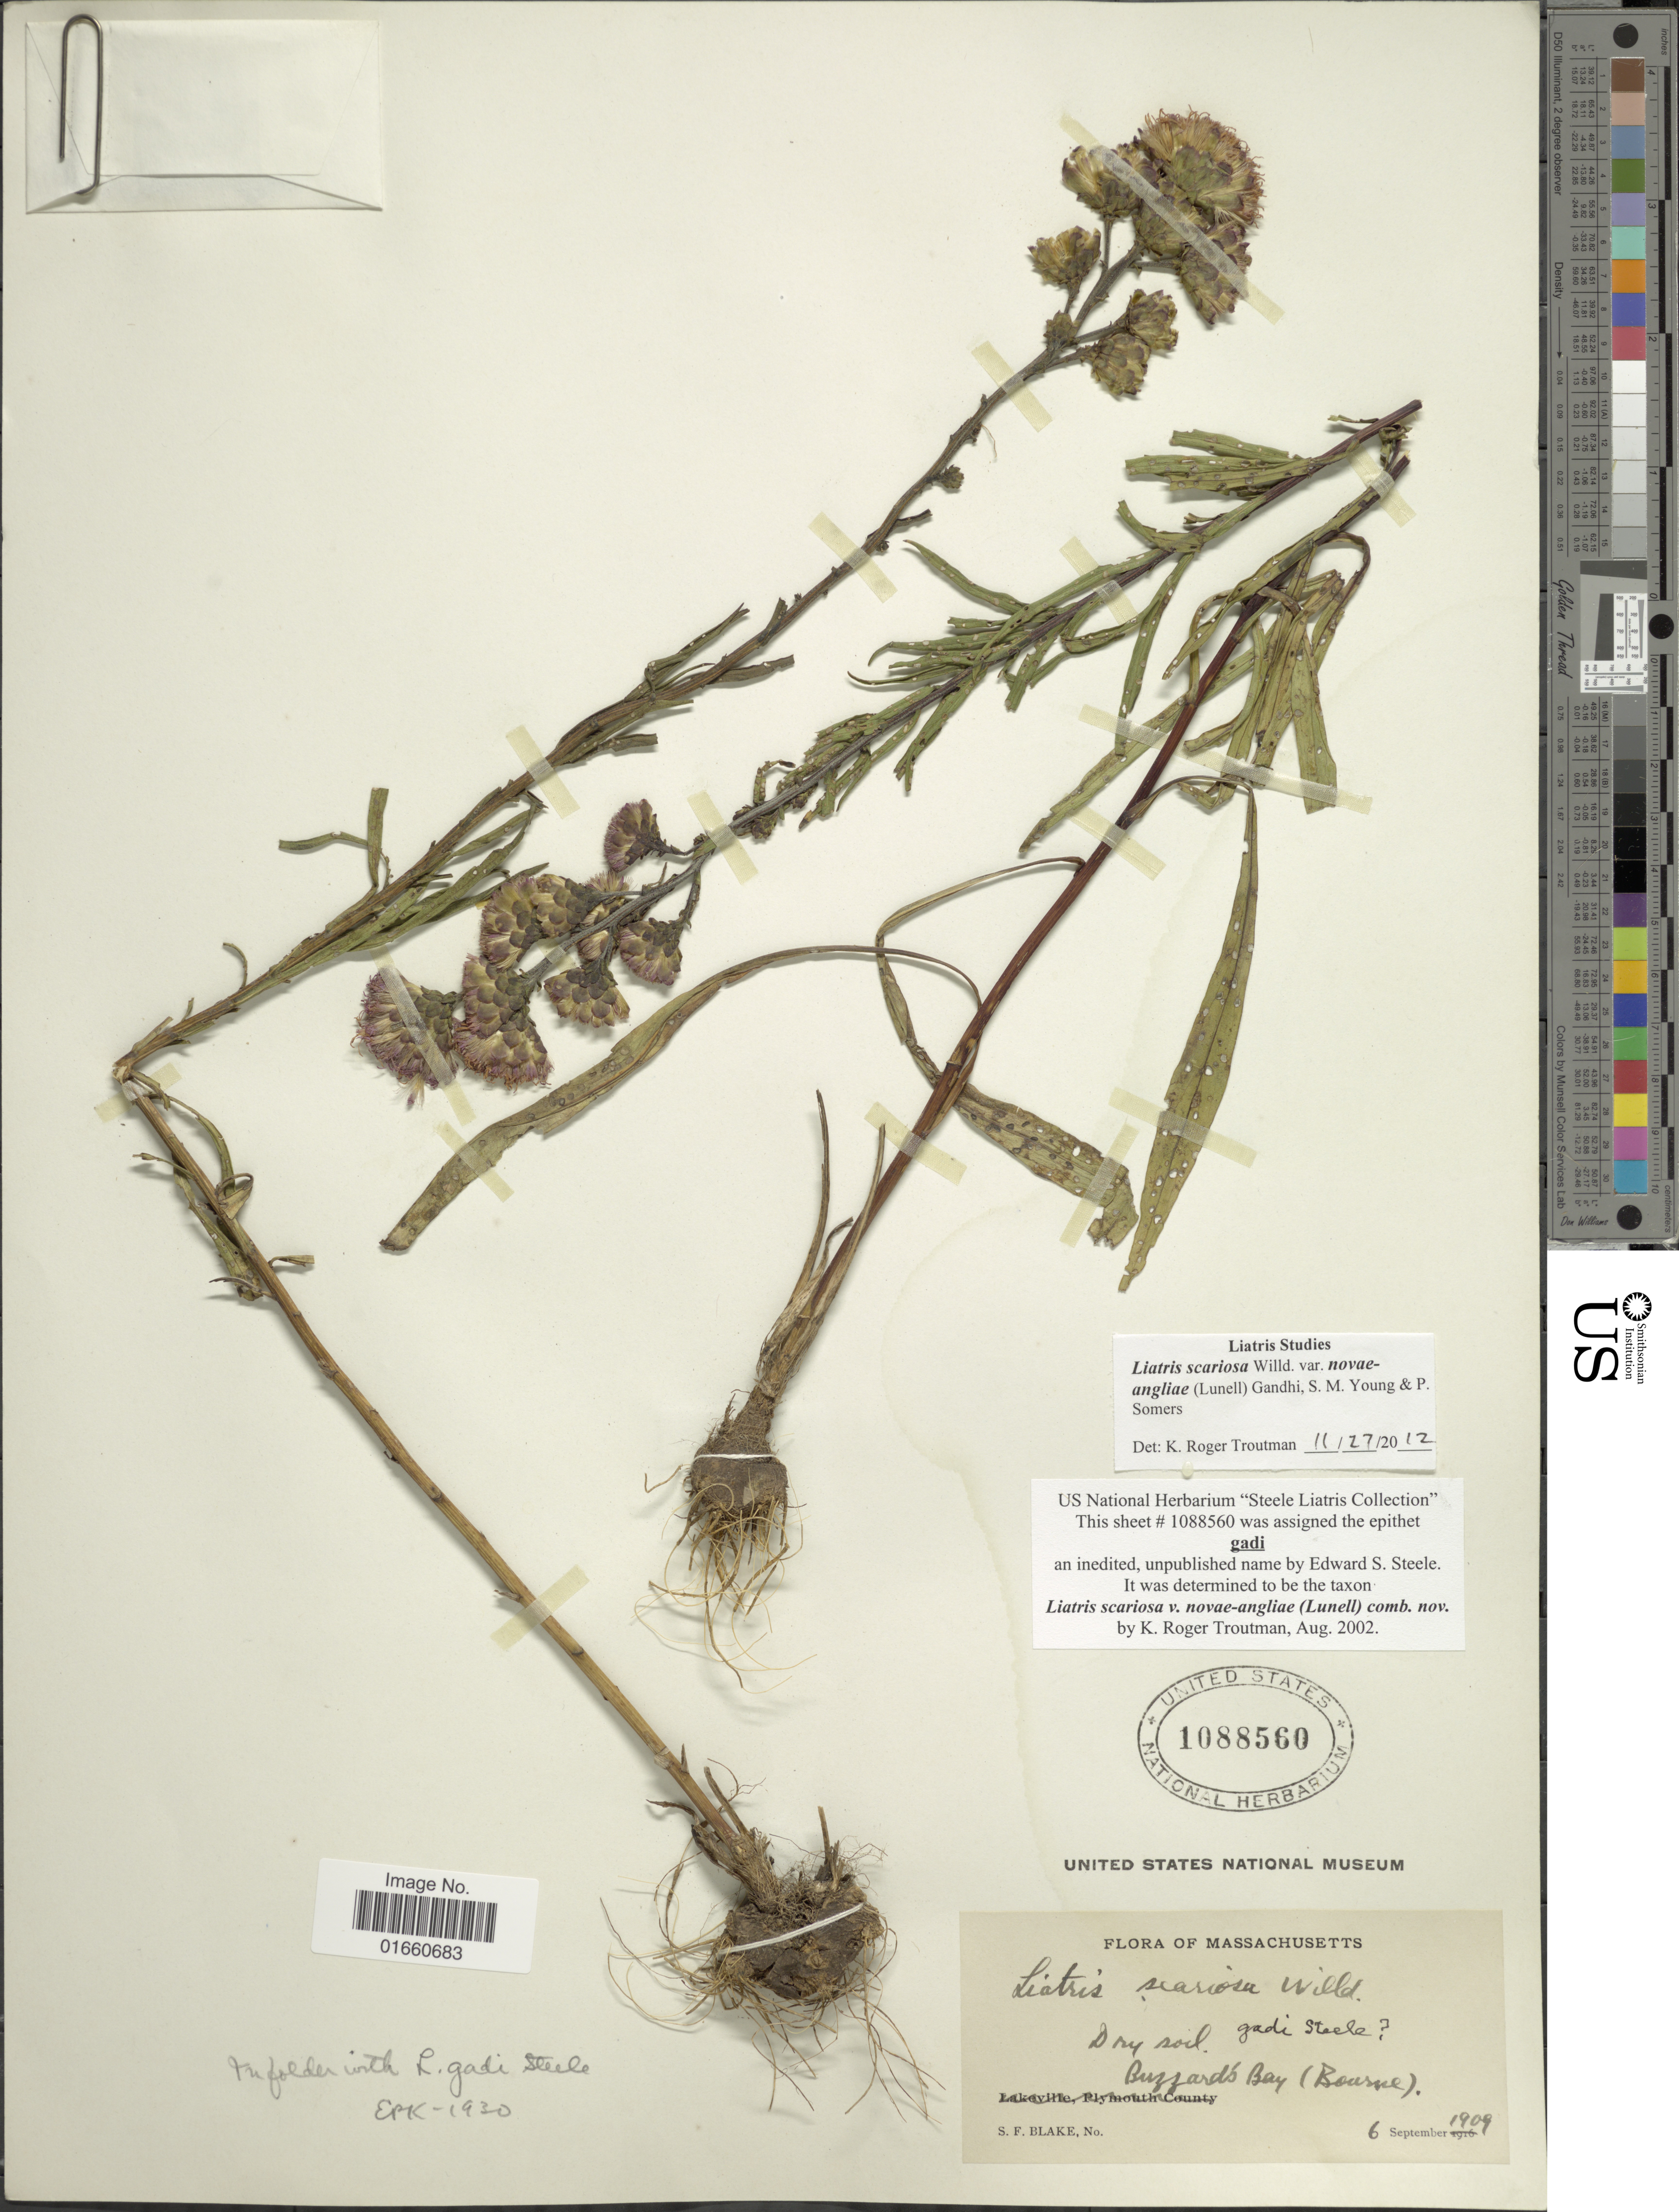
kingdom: Plantae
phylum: Tracheophyta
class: Magnoliopsida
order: Asterales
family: Asteraceae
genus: Liatris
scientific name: Liatris scariosa var. novae-angliae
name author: (Lunell) Gandhi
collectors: S. Blake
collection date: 1909-09-06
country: United States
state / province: Massachusetts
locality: Buzzards Bay (Bourne)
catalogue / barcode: US 1088560